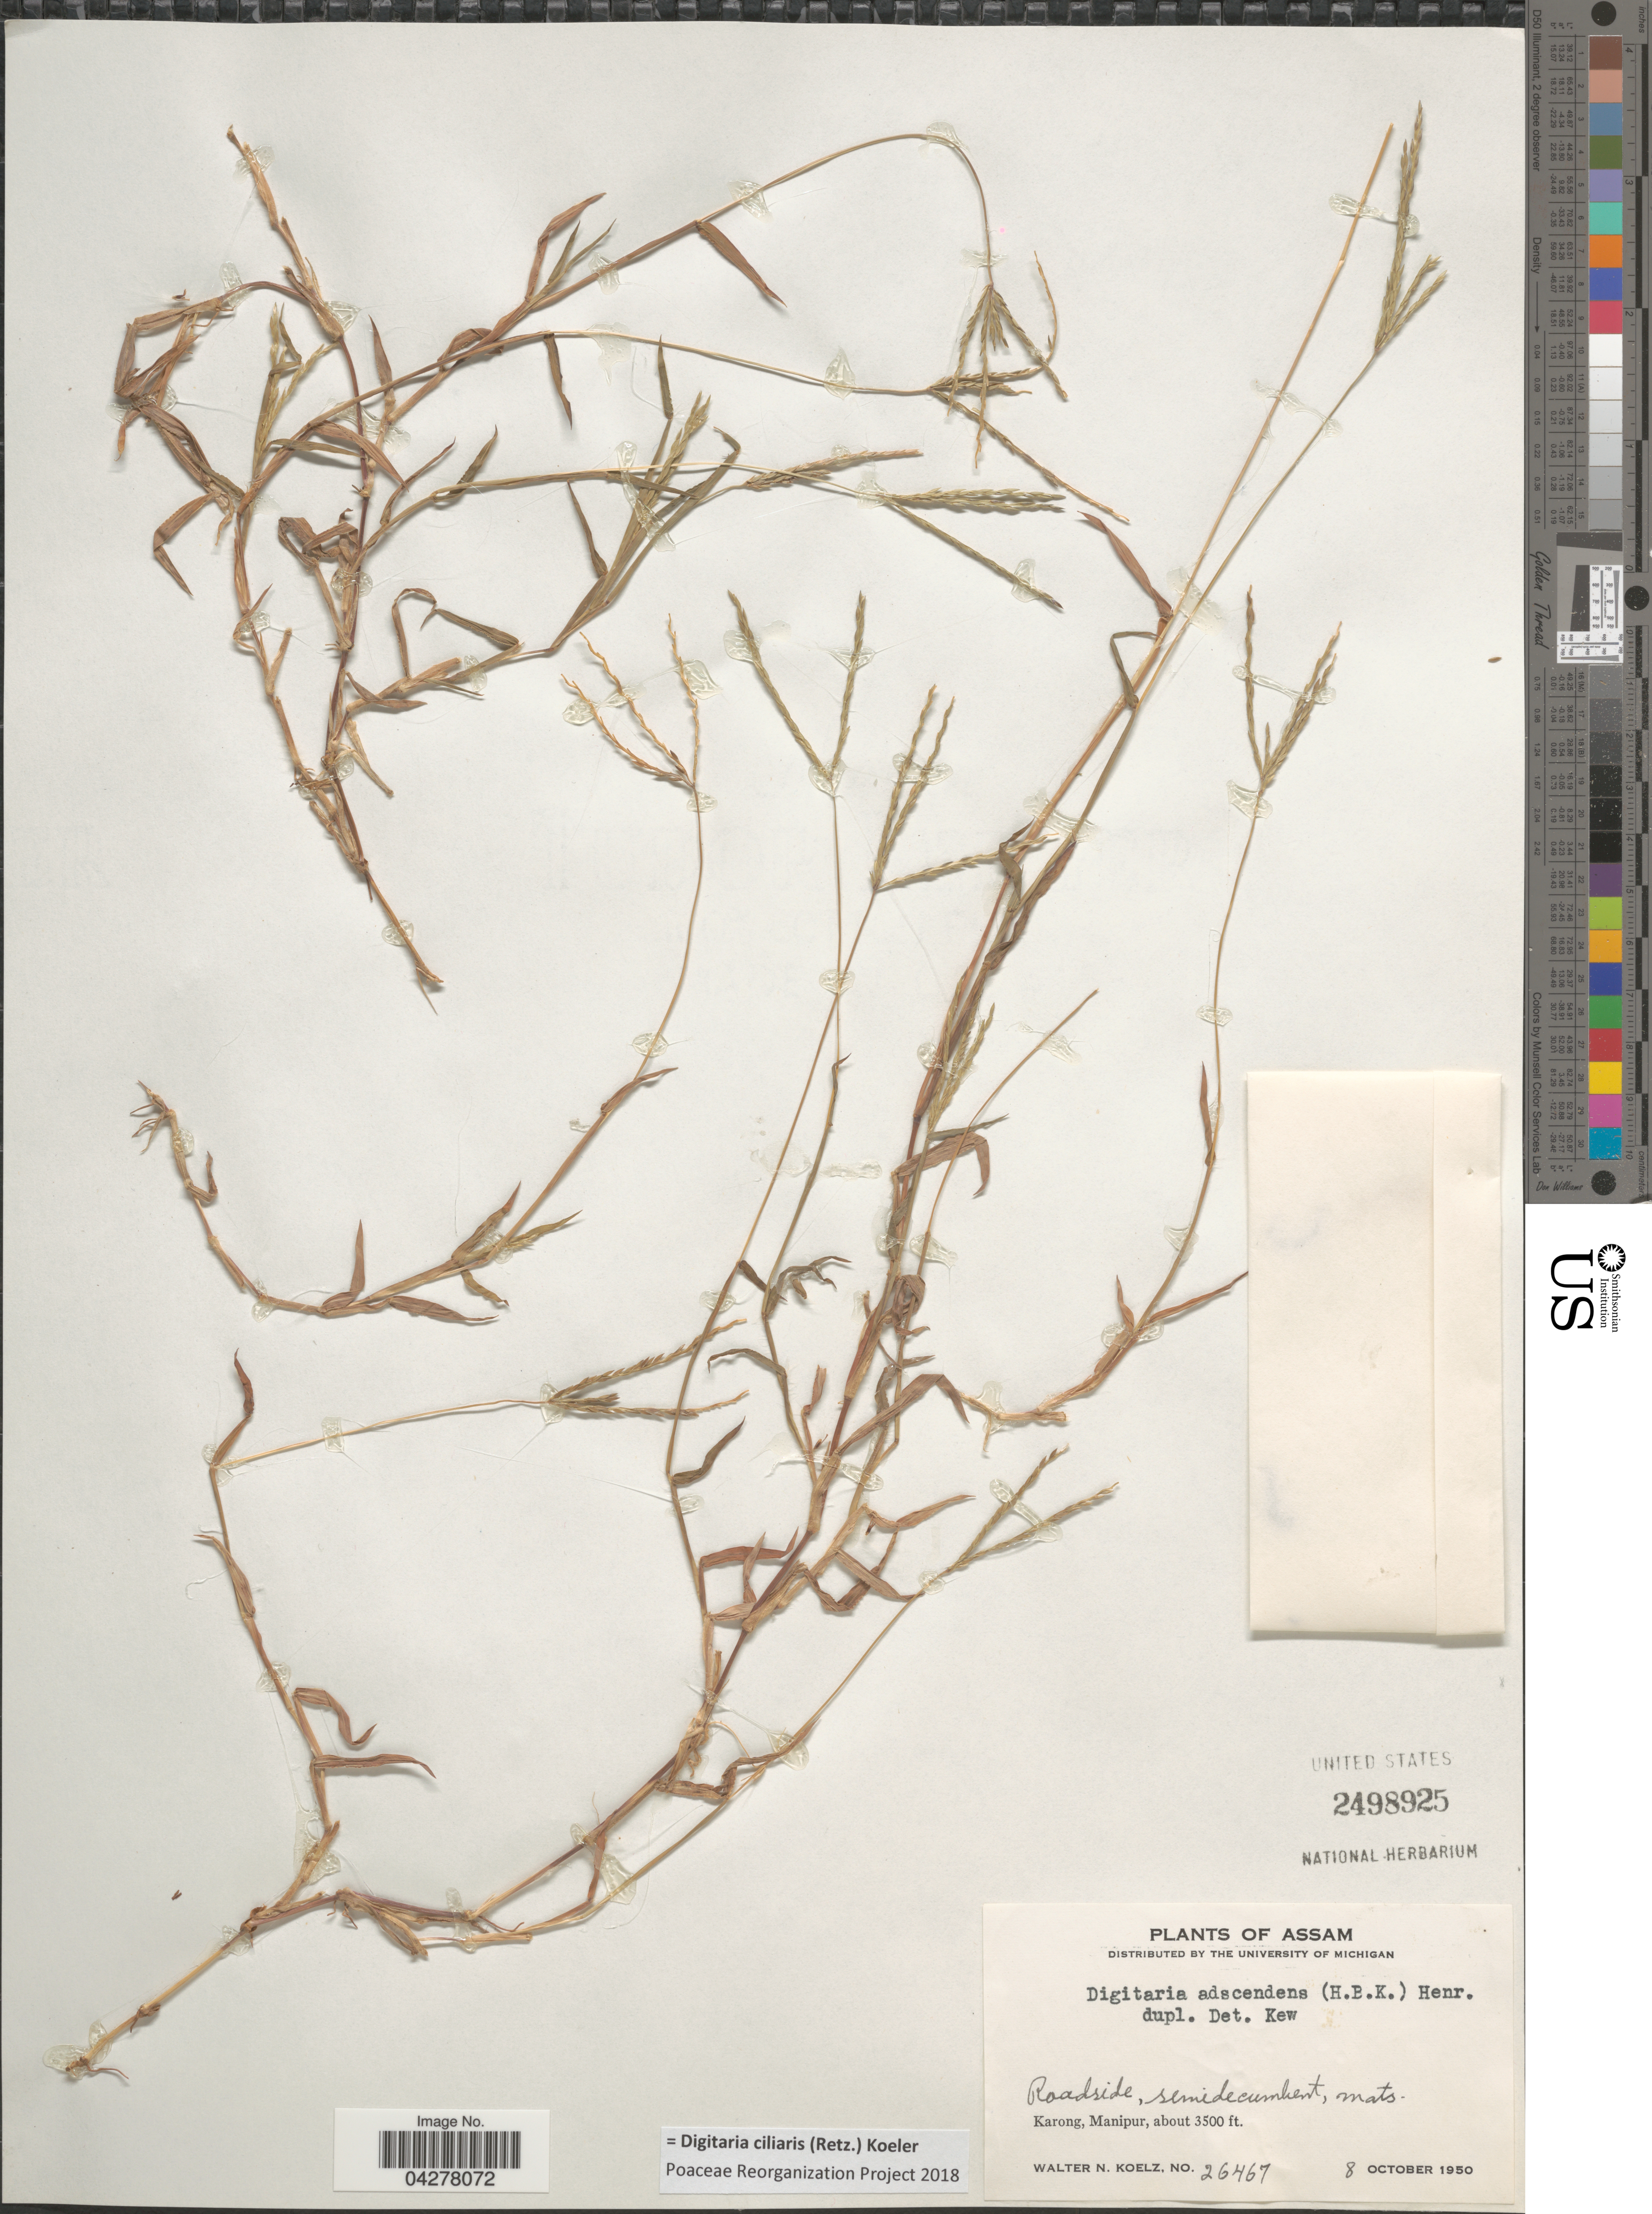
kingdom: Plantae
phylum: Tracheophyta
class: Liliopsida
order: Poales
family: Poaceae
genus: Digitaria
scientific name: Digitaria ciliaris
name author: (Retz.) Koeler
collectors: W. N. Koelz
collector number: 26467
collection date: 1950-10-08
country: India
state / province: Manipur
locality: Roadside, semidecumbent, mats. Karong, Manipur.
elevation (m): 1067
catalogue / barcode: US 2498925